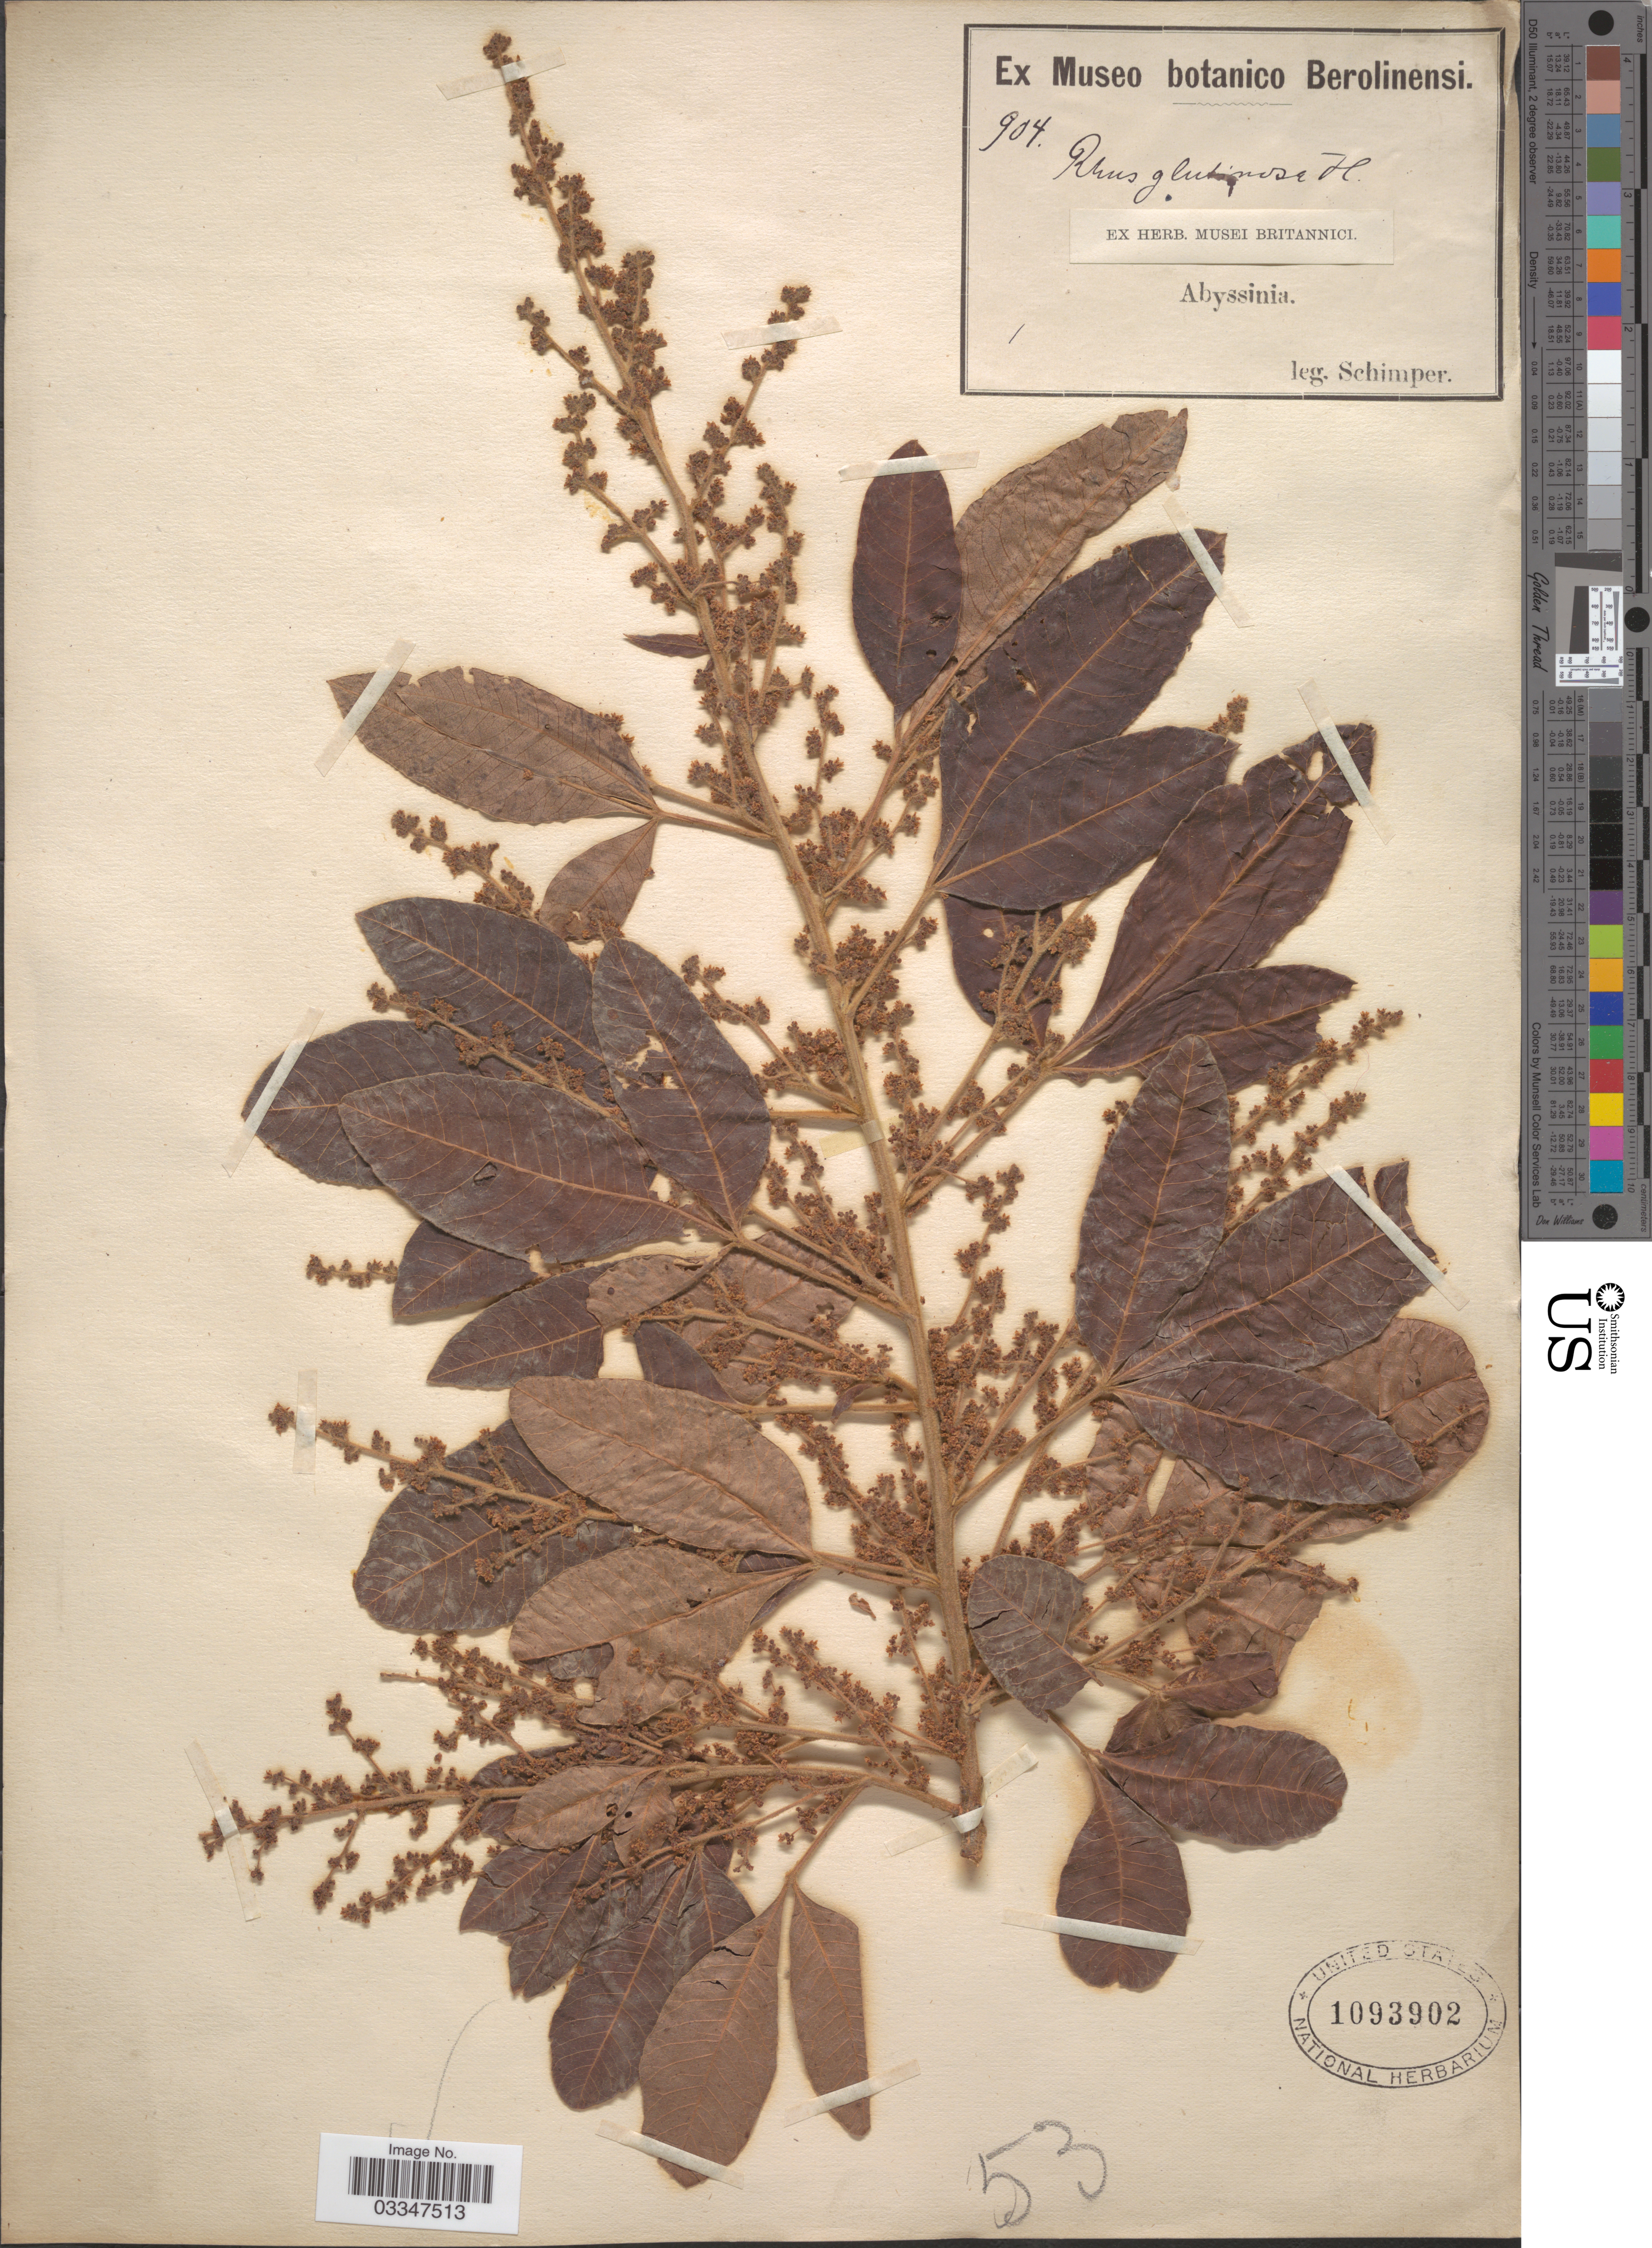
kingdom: Plantae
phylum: Tracheophyta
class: Magnoliopsida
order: Sapindales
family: Anacardiaceae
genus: Rhus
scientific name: Rhus glutinosa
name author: Hochst. ex A. Rich.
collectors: -. Schimper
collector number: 904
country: Ethiopia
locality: Abyssinia.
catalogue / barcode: US 1093902